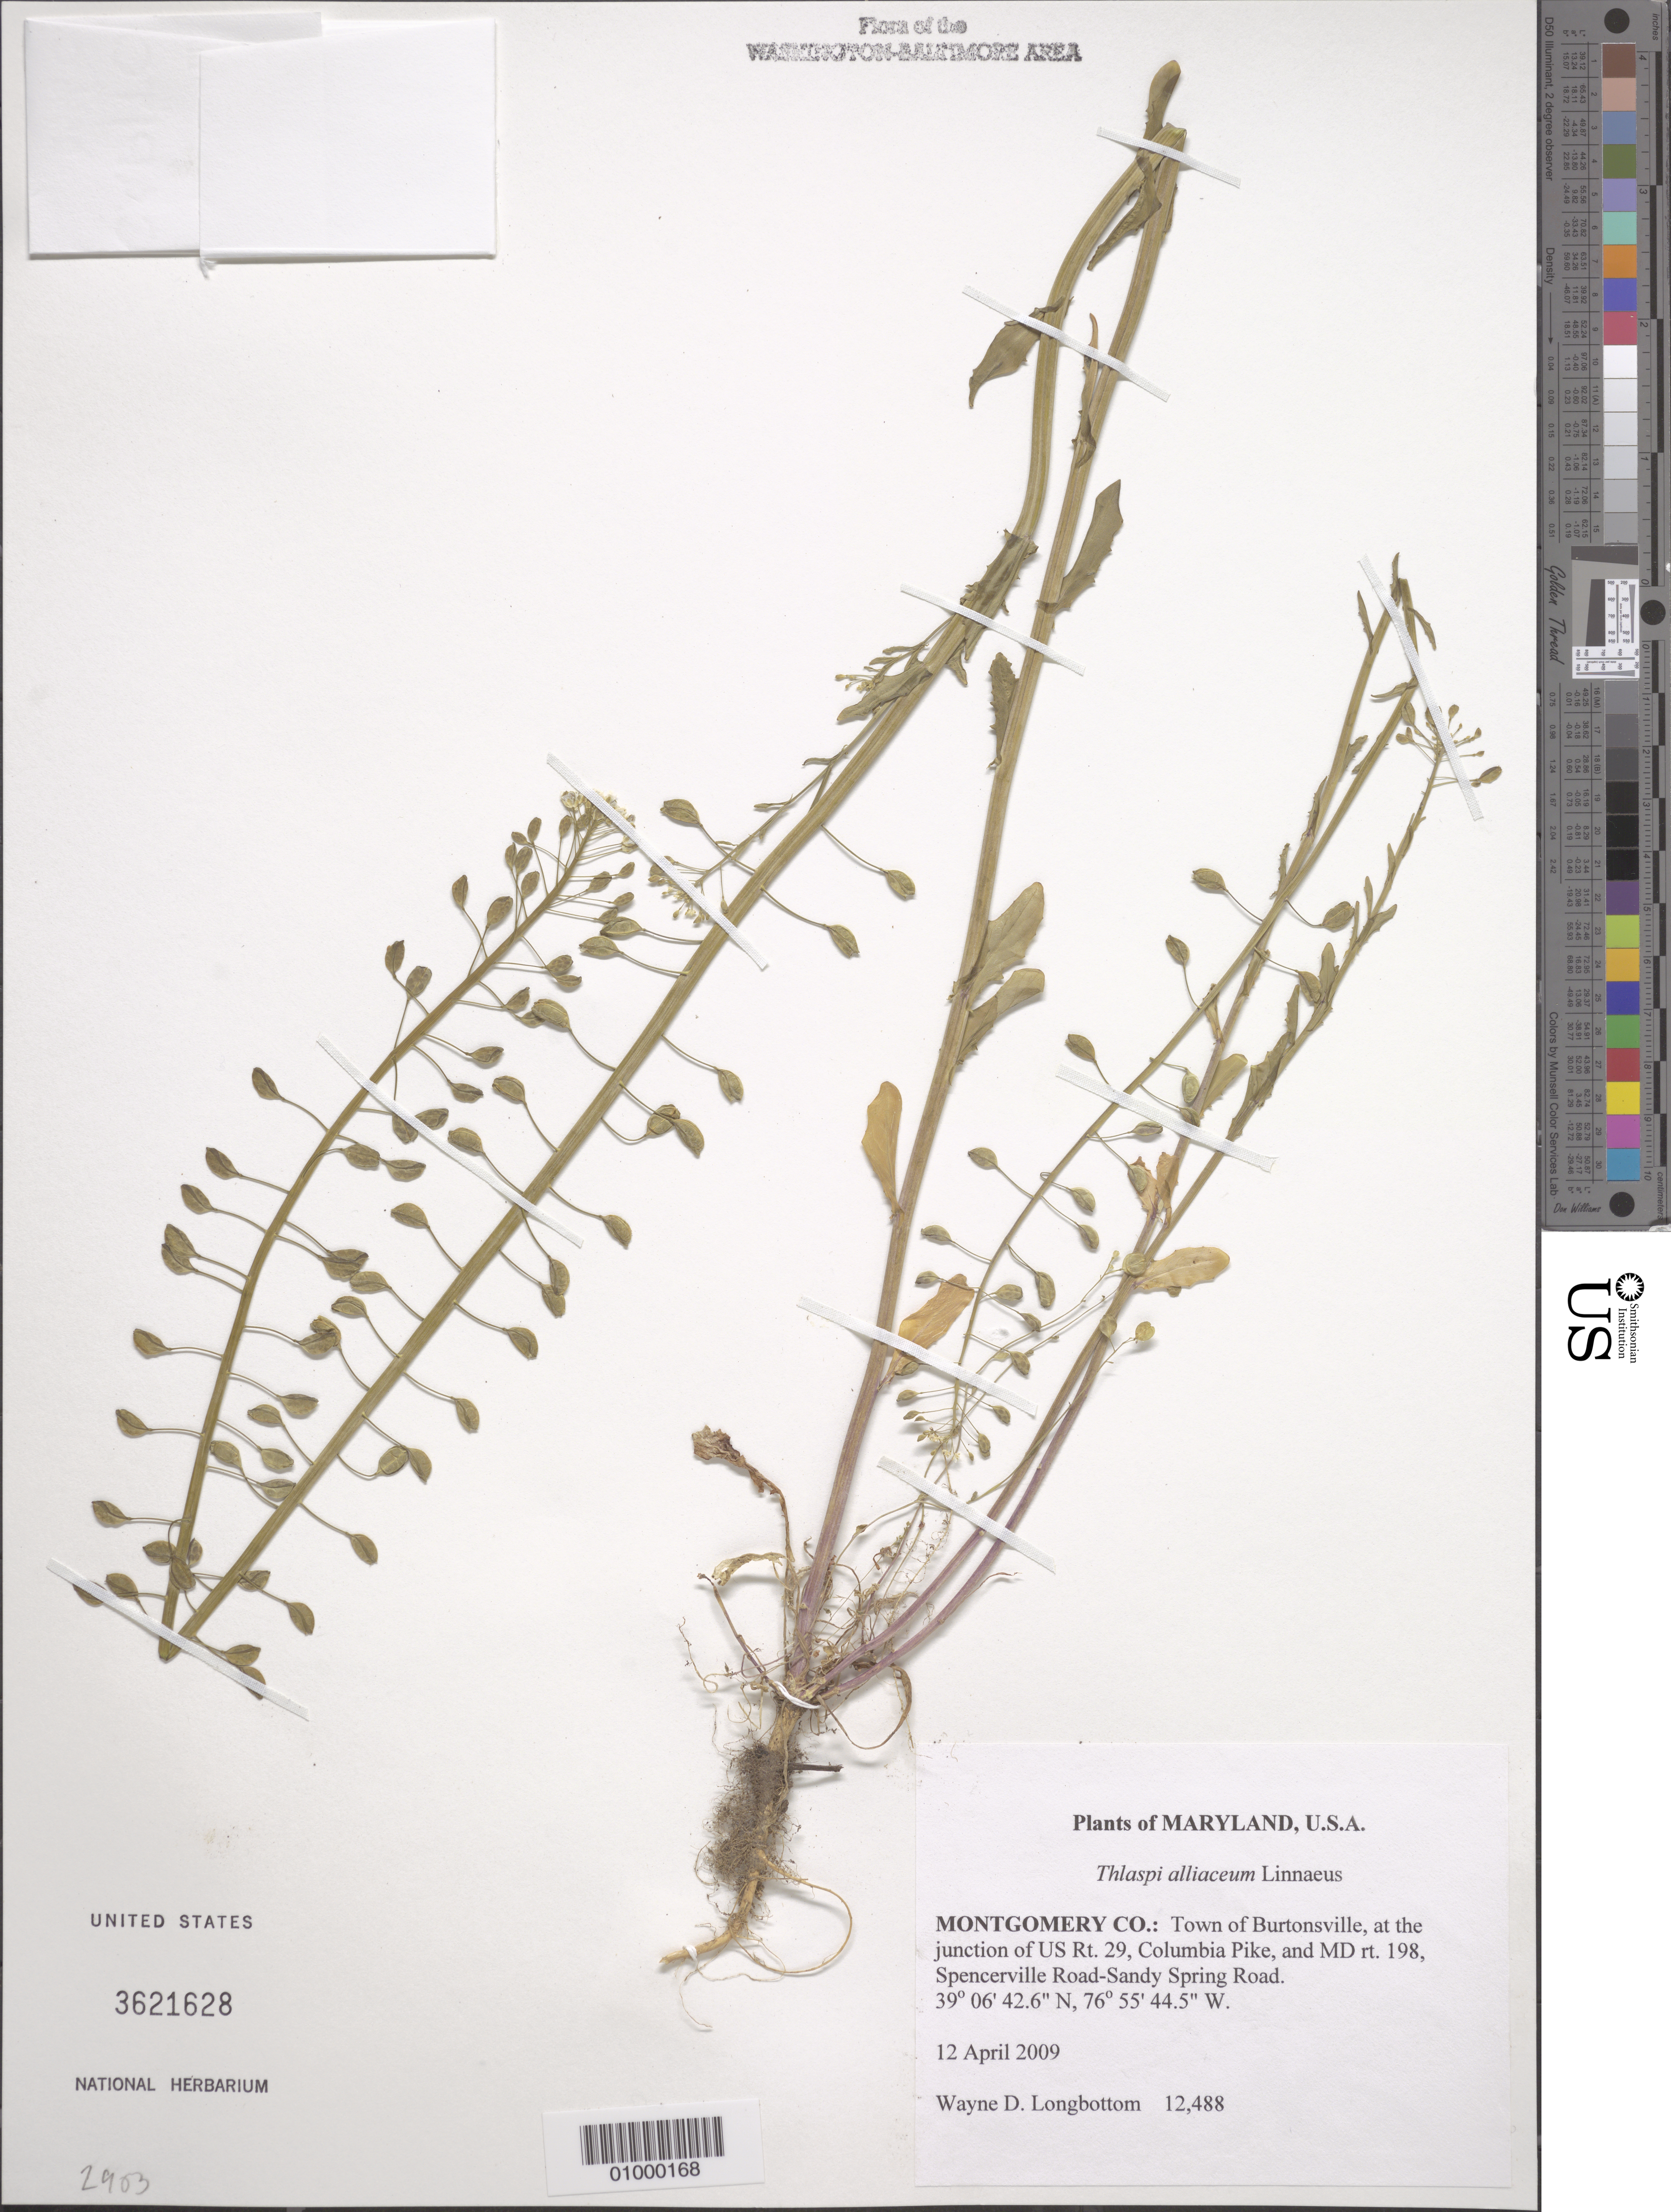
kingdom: Plantae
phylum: Tracheophyta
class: Magnoliopsida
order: Brassicales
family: Brassicaceae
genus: Thlaspi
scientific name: Thlaspi alliaceum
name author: L.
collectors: W. D. Longbottom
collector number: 12488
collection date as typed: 12 April 2009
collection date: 2009-04-12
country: United States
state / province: Maryland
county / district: Montgomery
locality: Town of Burtonsville, at the junction of US Rt. 29, Columbia Pike, and MD Rt. 198, Spencerville Road - Sandy Spring Road.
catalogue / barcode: US 3621628